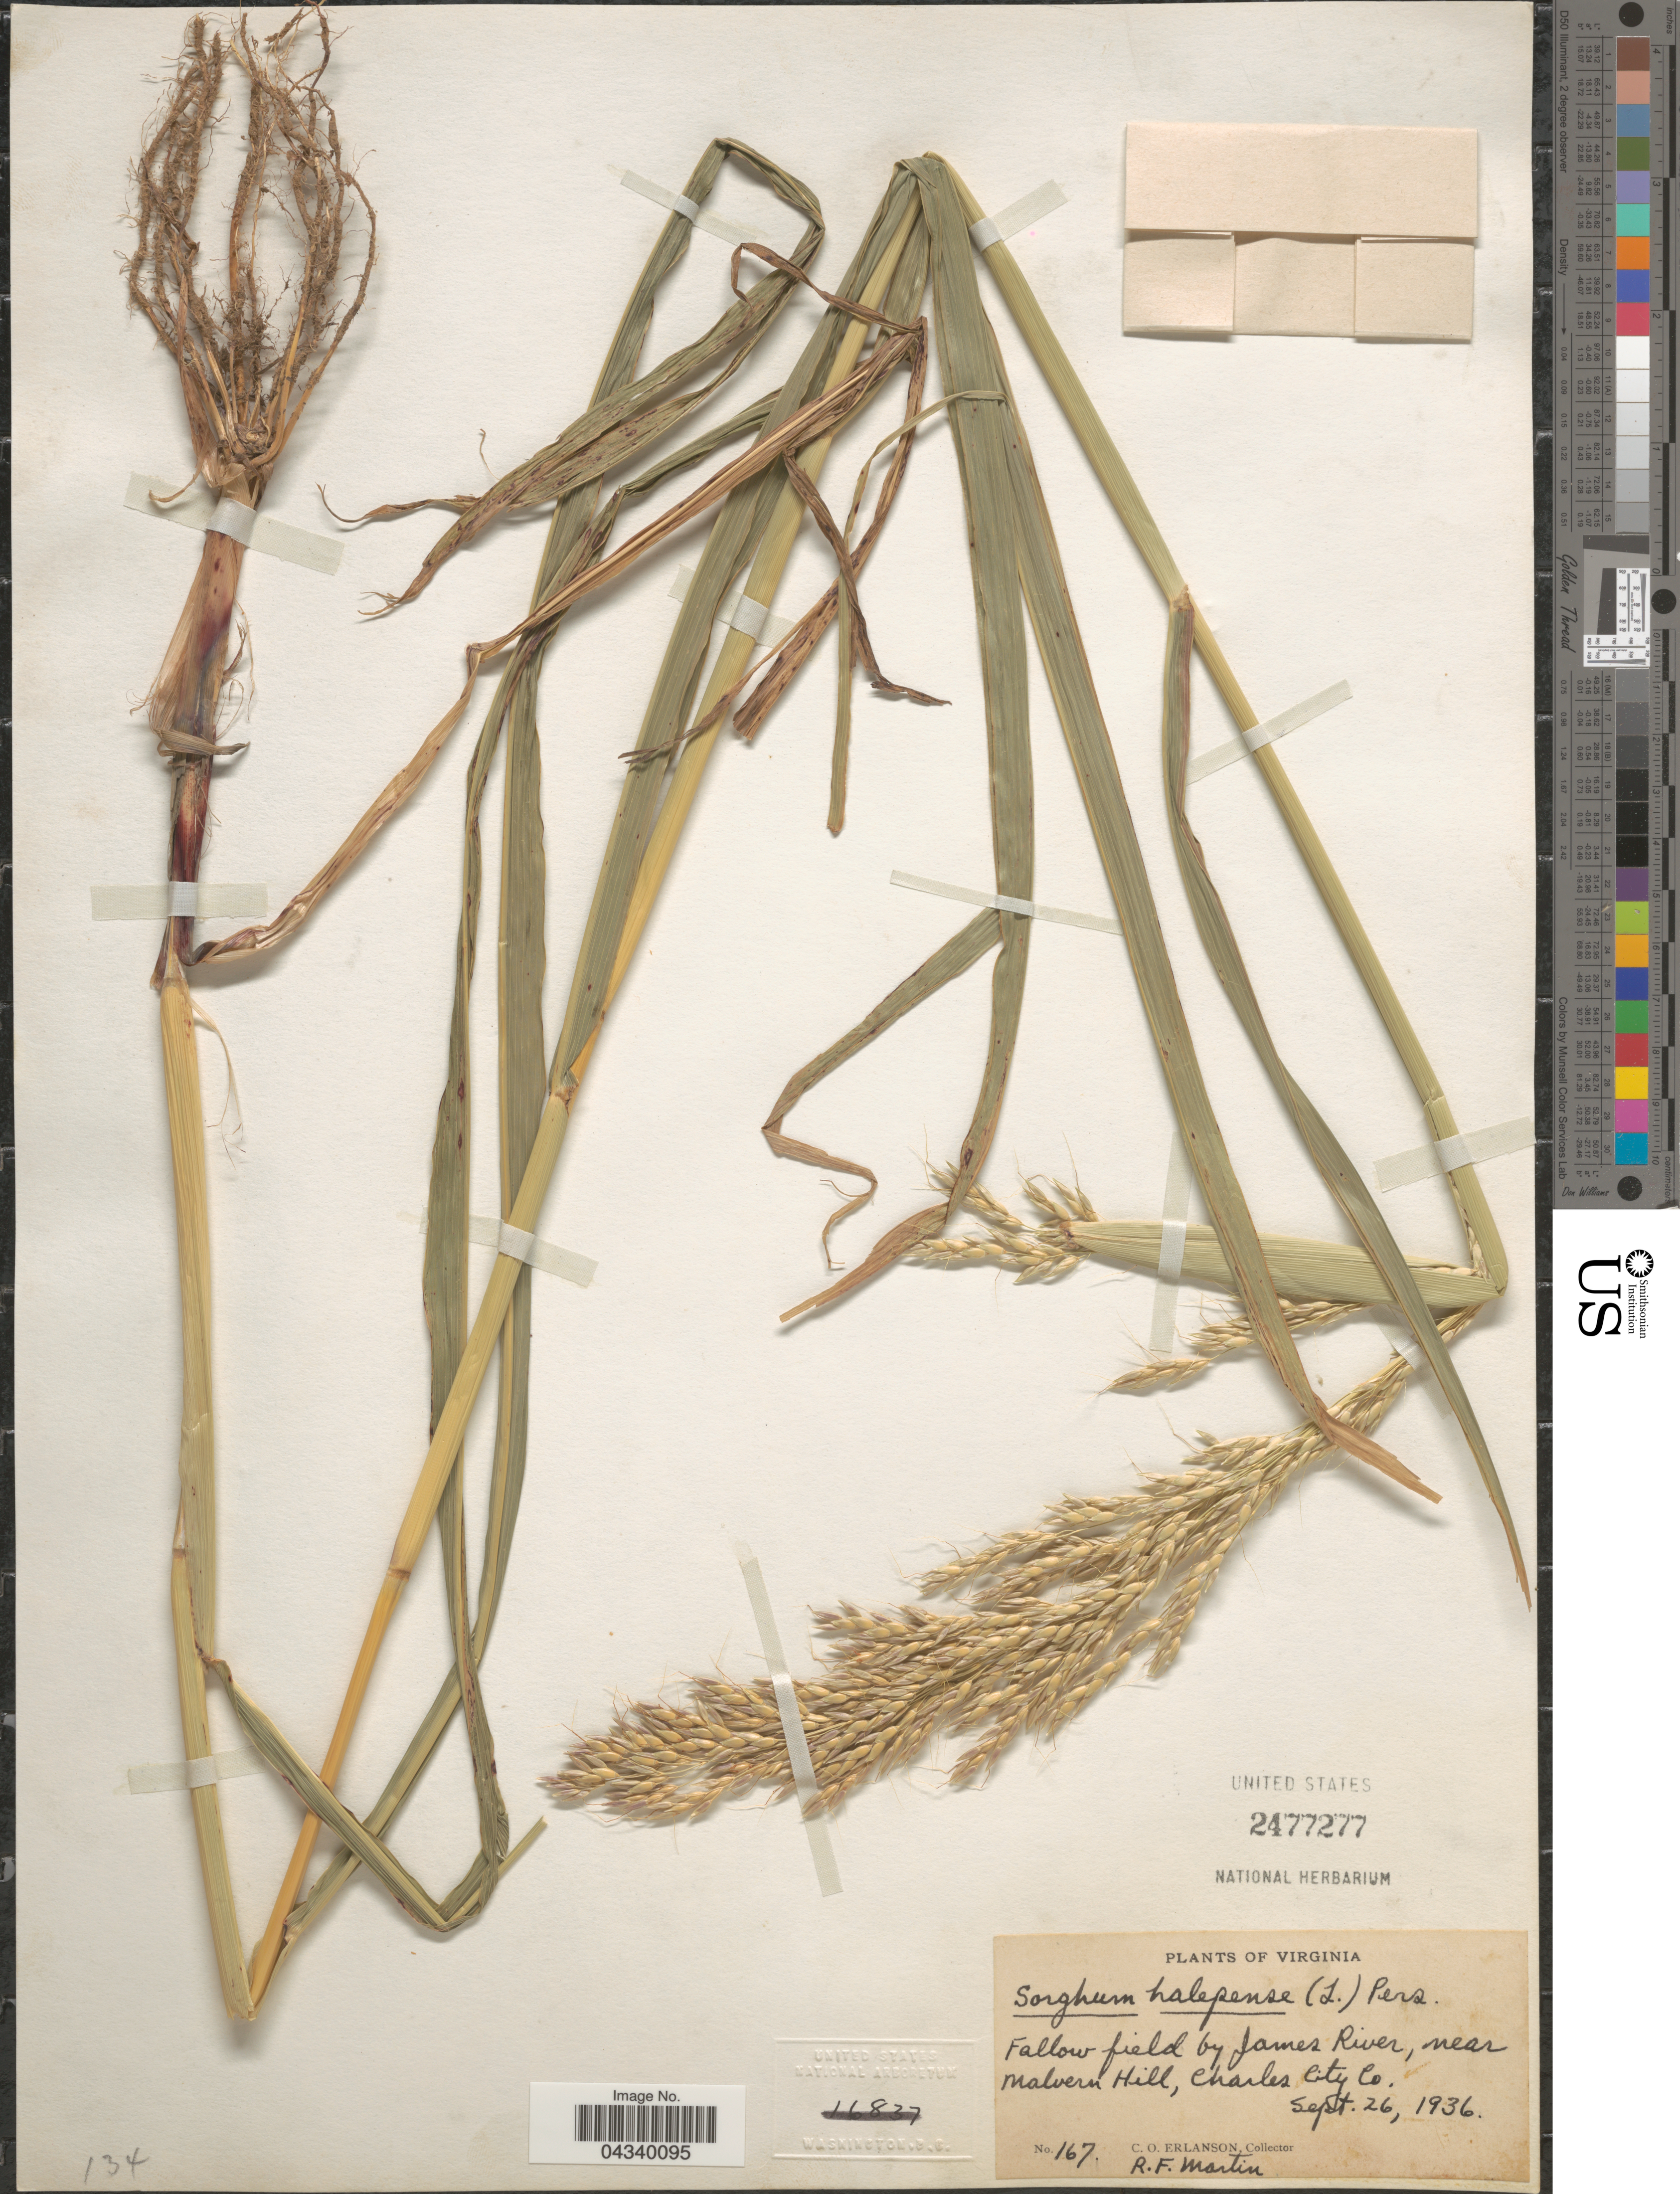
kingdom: Plantae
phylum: Tracheophyta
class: Liliopsida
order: Poales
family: Poaceae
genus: Sorghum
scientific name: Sorghum halepense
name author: (L.) Pers.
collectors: C. O. Erlanson & R. F. Martin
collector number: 167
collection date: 1936-09-26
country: United States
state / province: Virginia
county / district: Charles City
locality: Fallow field by James River, near Malvern Hill, Charles City Co.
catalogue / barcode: US 2477277